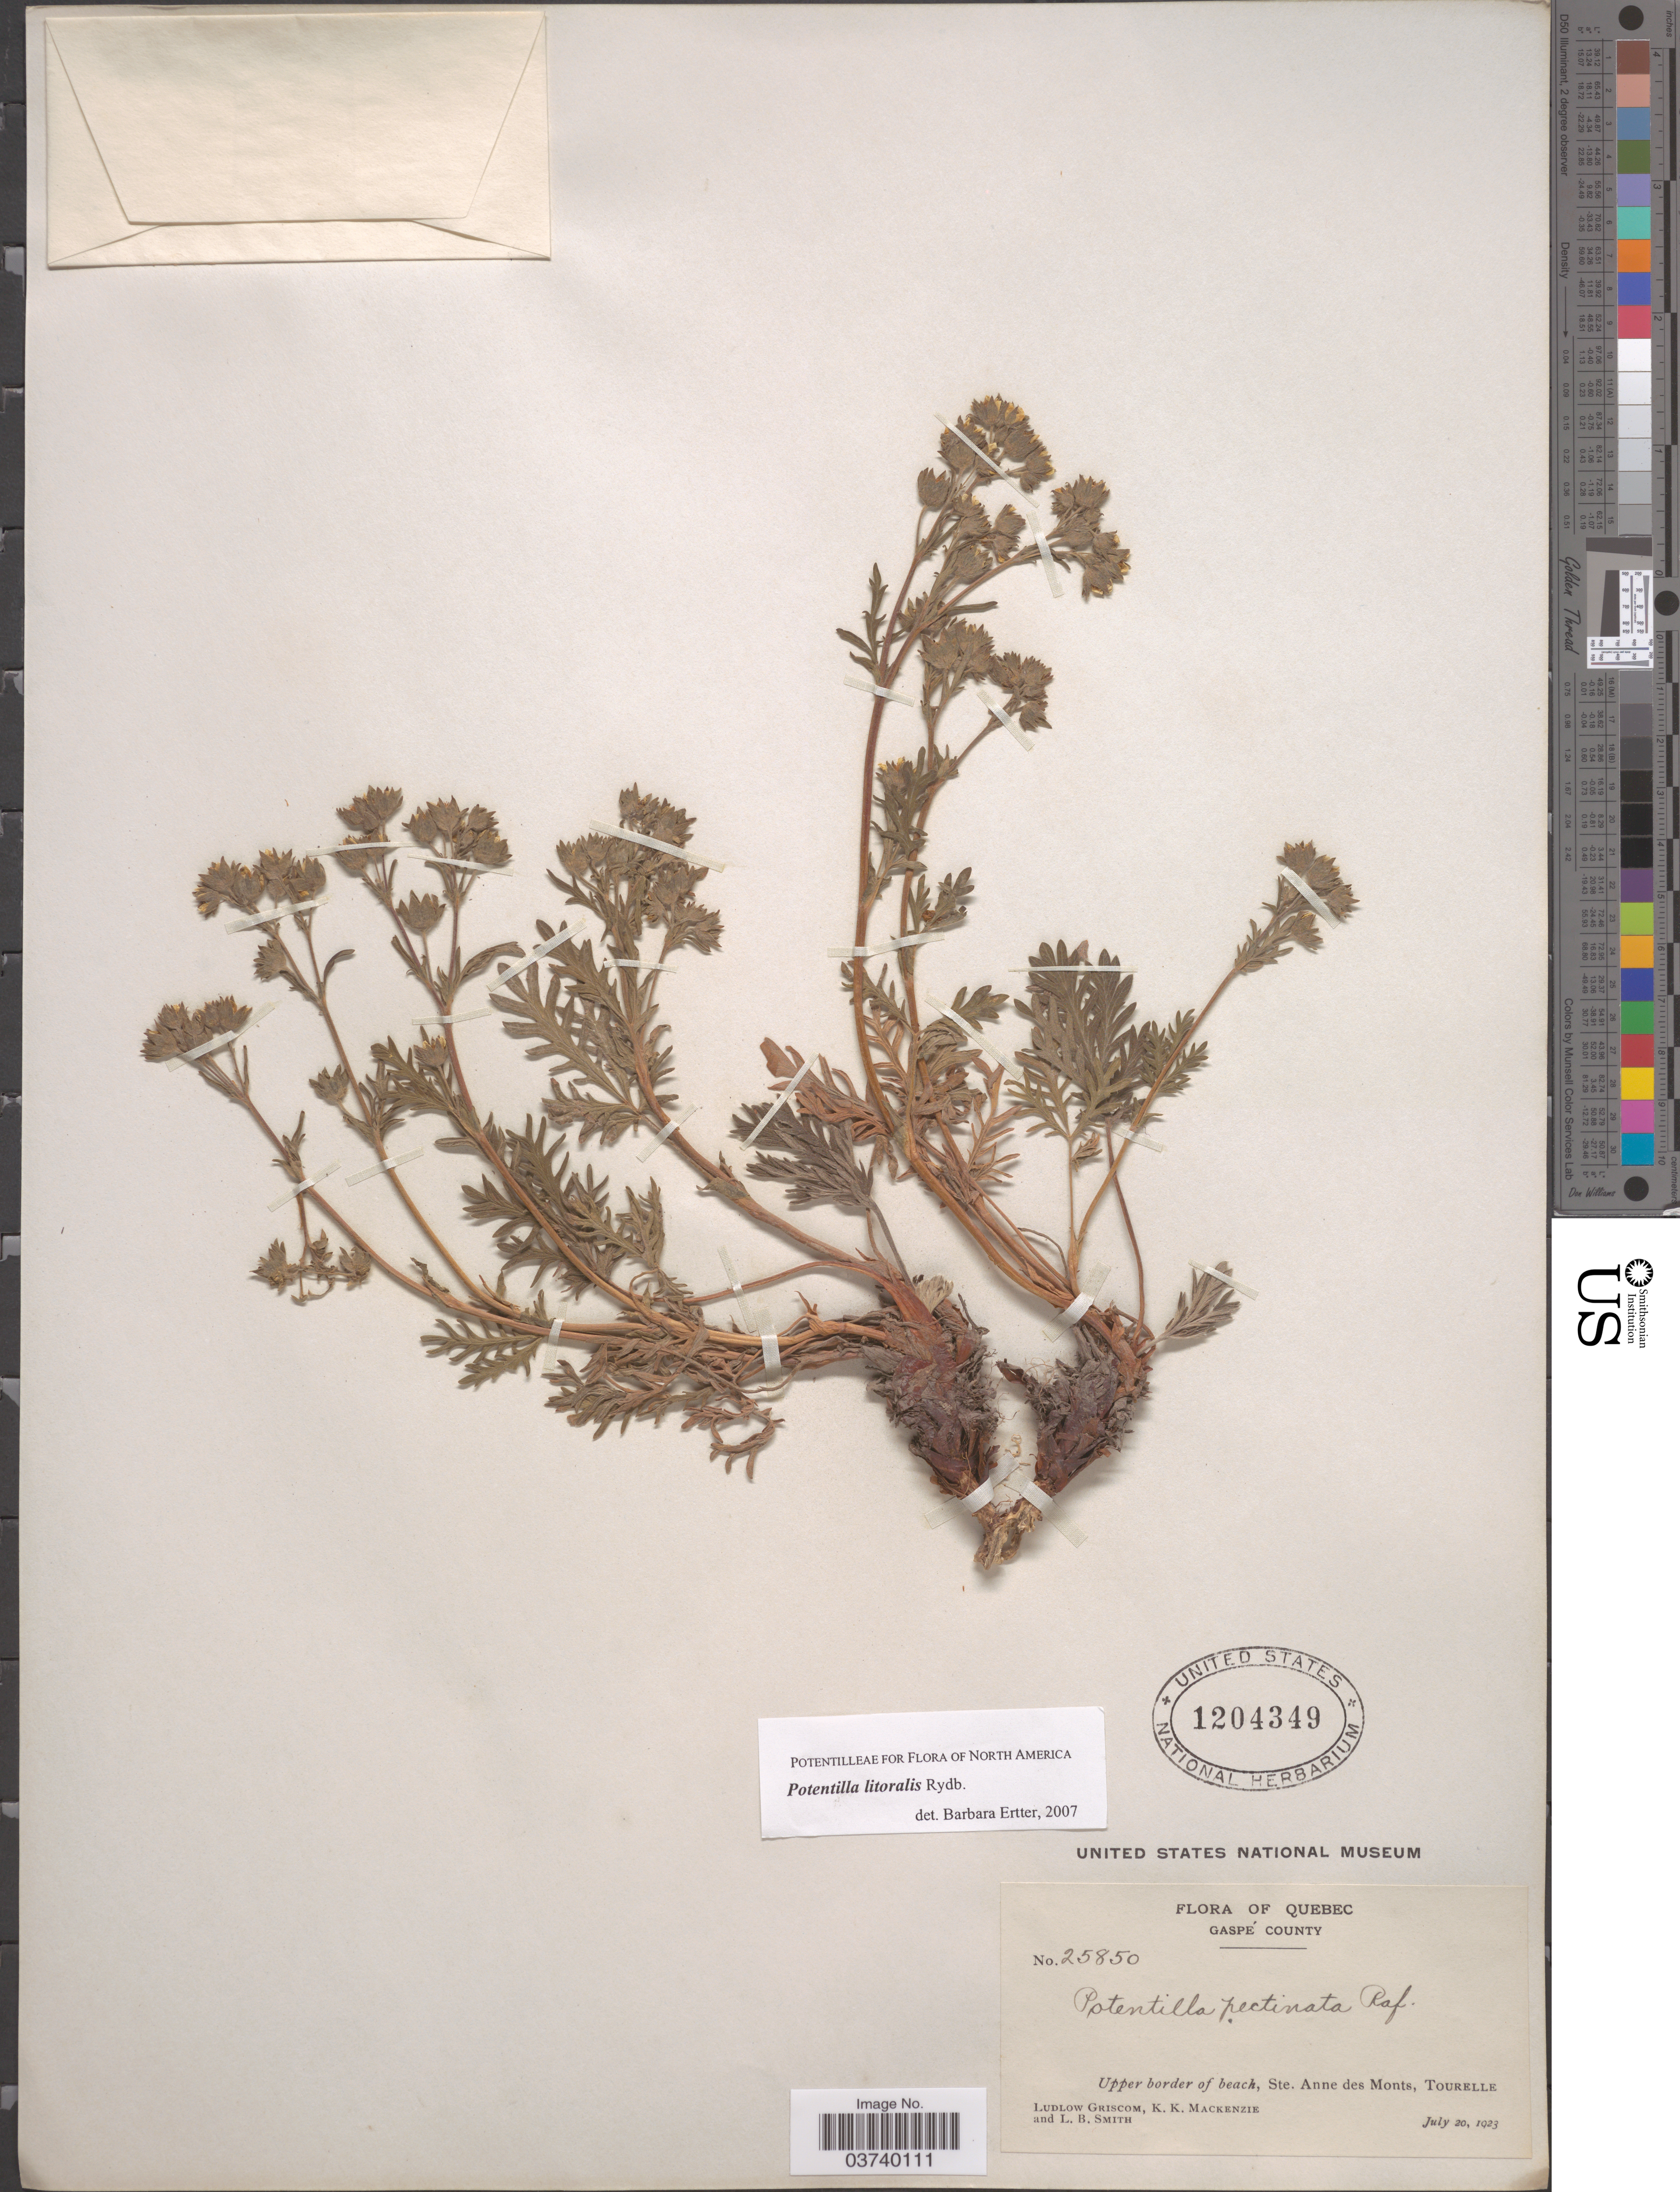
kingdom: Plantae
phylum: Tracheophyta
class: Magnoliopsida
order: Rosales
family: Rosaceae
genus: Potentilla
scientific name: Potentilla litoralis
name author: Rydb.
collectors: L. Griscom, K. K. Mackenzie & L. Smith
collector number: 25850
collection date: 1923-07-20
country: Canada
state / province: Quebec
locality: Gaspé County. Upper border of beach, Ste. Anne des Monts, Tourelle.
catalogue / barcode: US 1204349